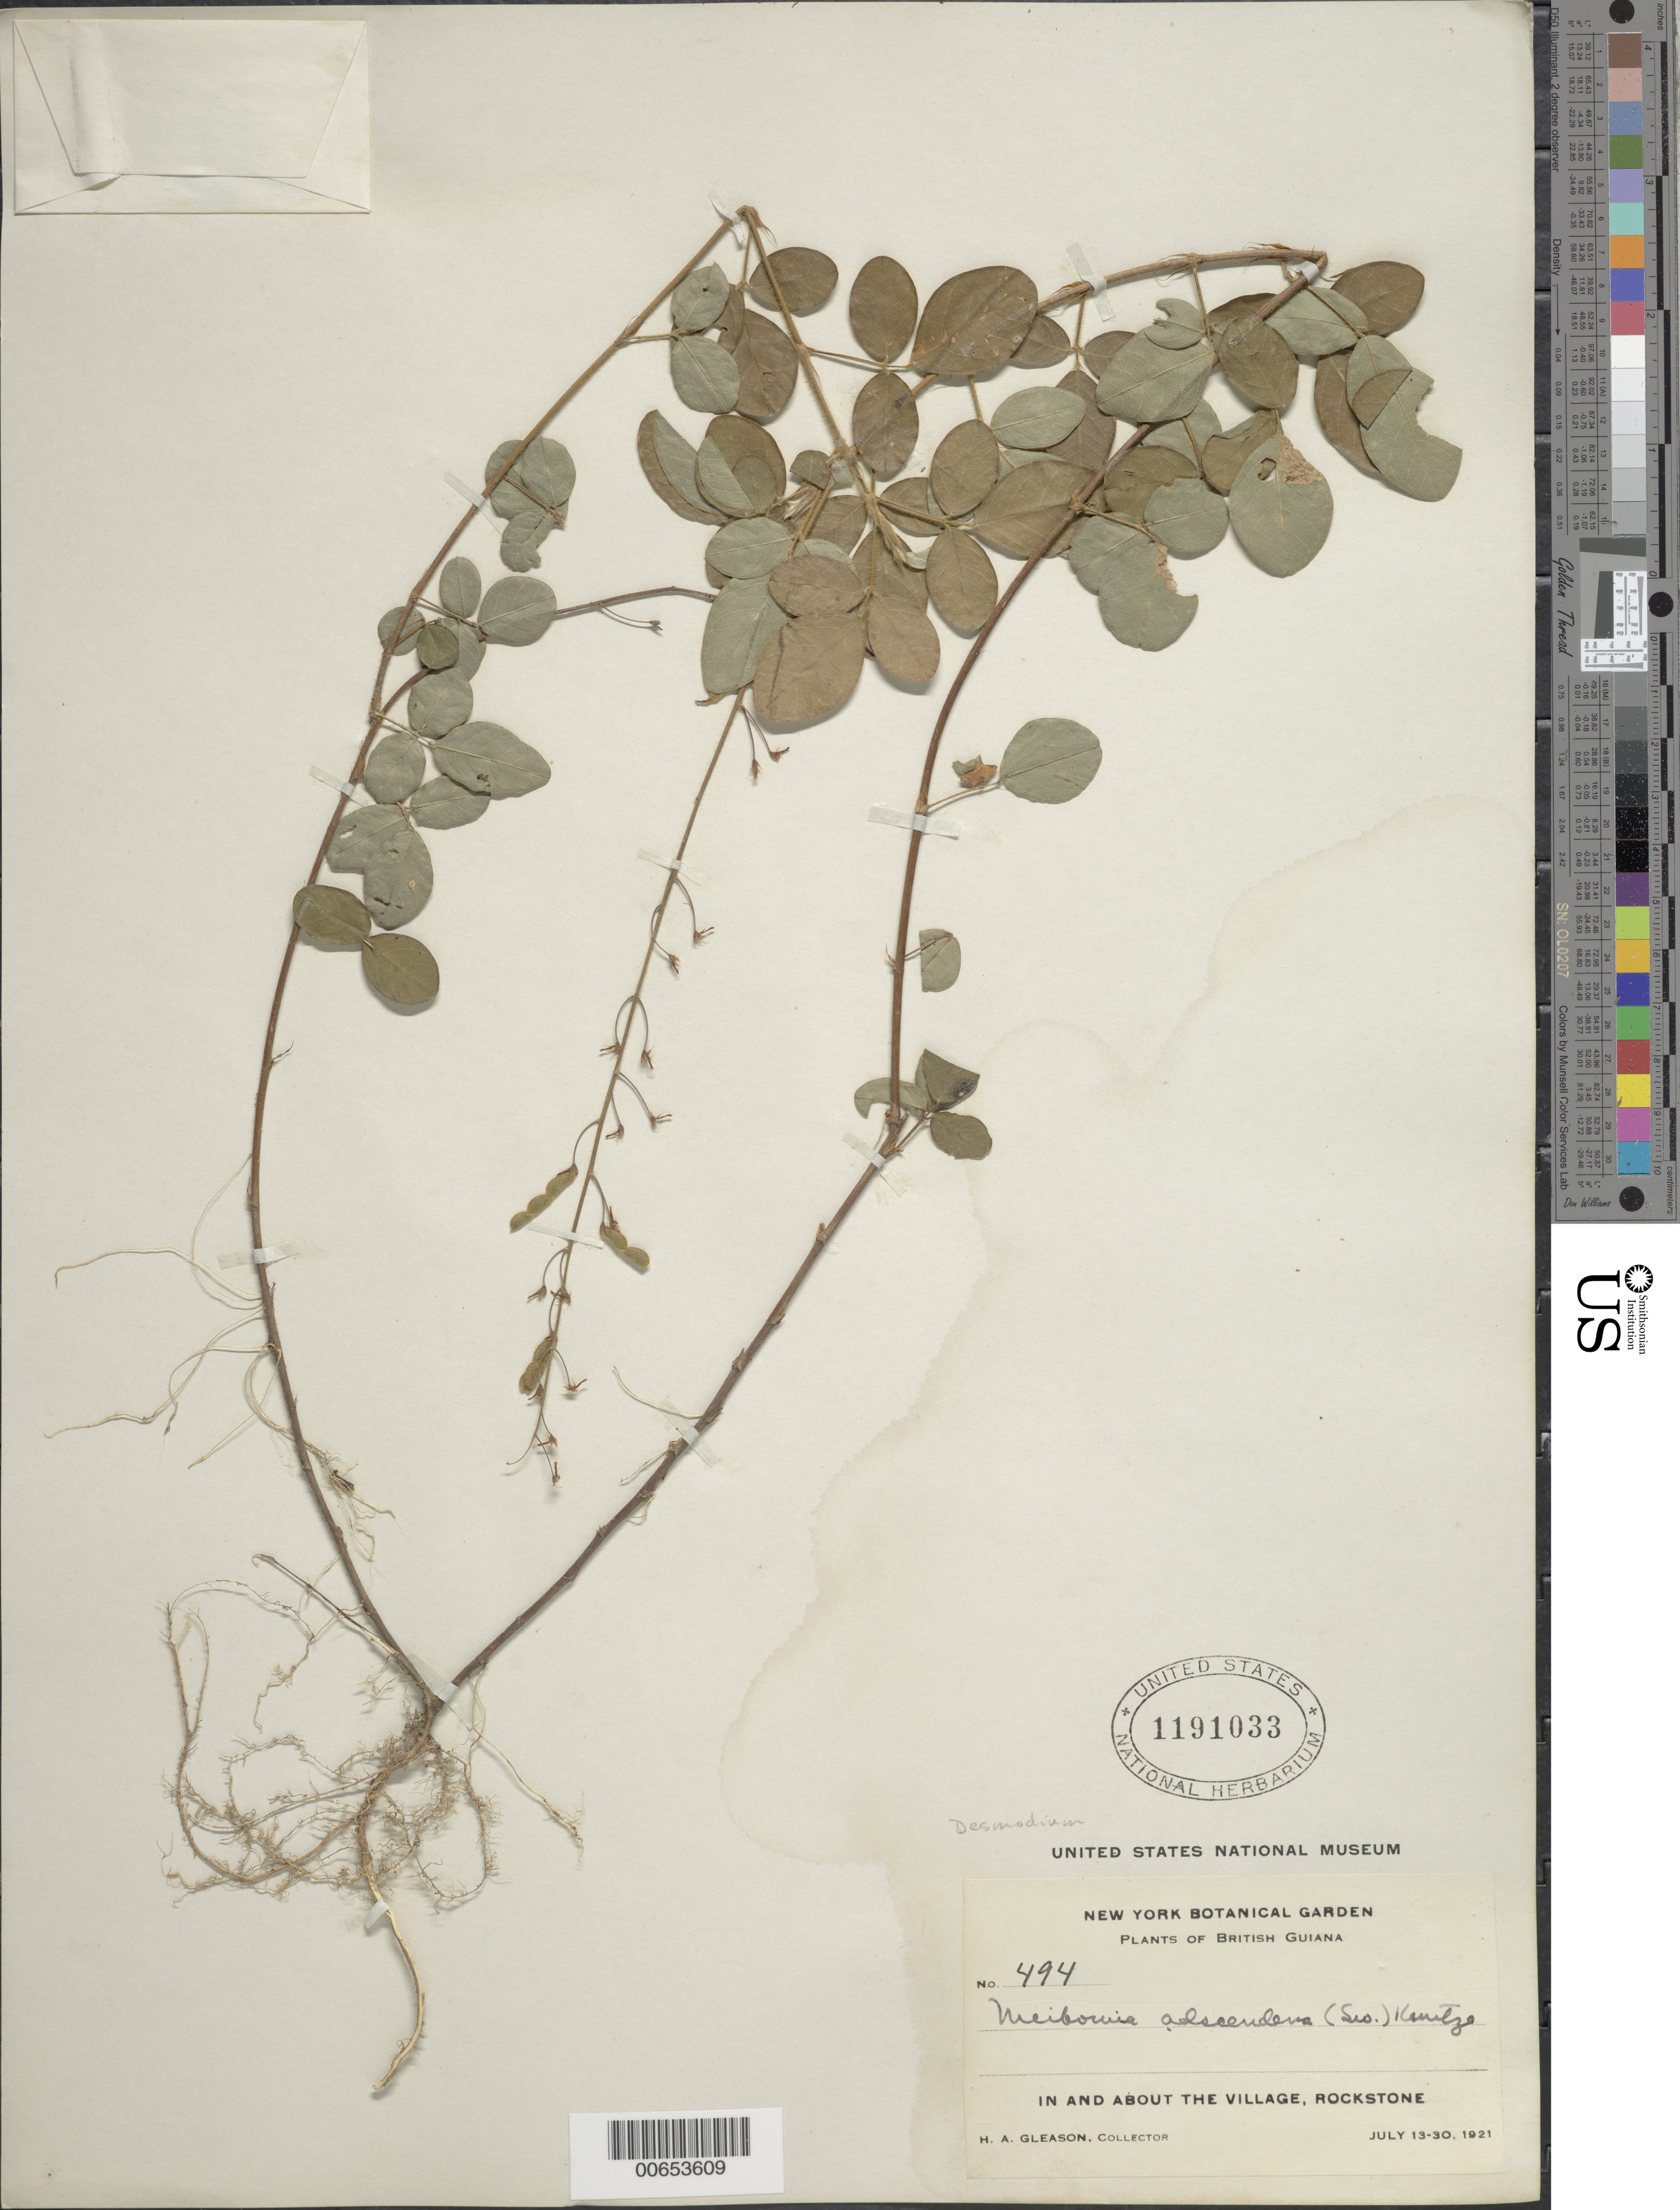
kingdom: Plantae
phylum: Tracheophyta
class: Magnoliopsida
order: Fabales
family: Fabaceae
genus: Grona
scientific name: Grona adscendens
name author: (Sw.) H. Ohashi & K. Ohashi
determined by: Strong, Mark T., (BOT), Smithsonian Institution - National Museum of Natural History (UNITED STATES)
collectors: H. A. Gleason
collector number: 494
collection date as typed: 13-Jul-21 to 30-Jul-21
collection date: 1921-07-13/1921-07-30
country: Guyana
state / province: U. Demerara-Berbice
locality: Rockstone, in and about the village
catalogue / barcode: US 1191033